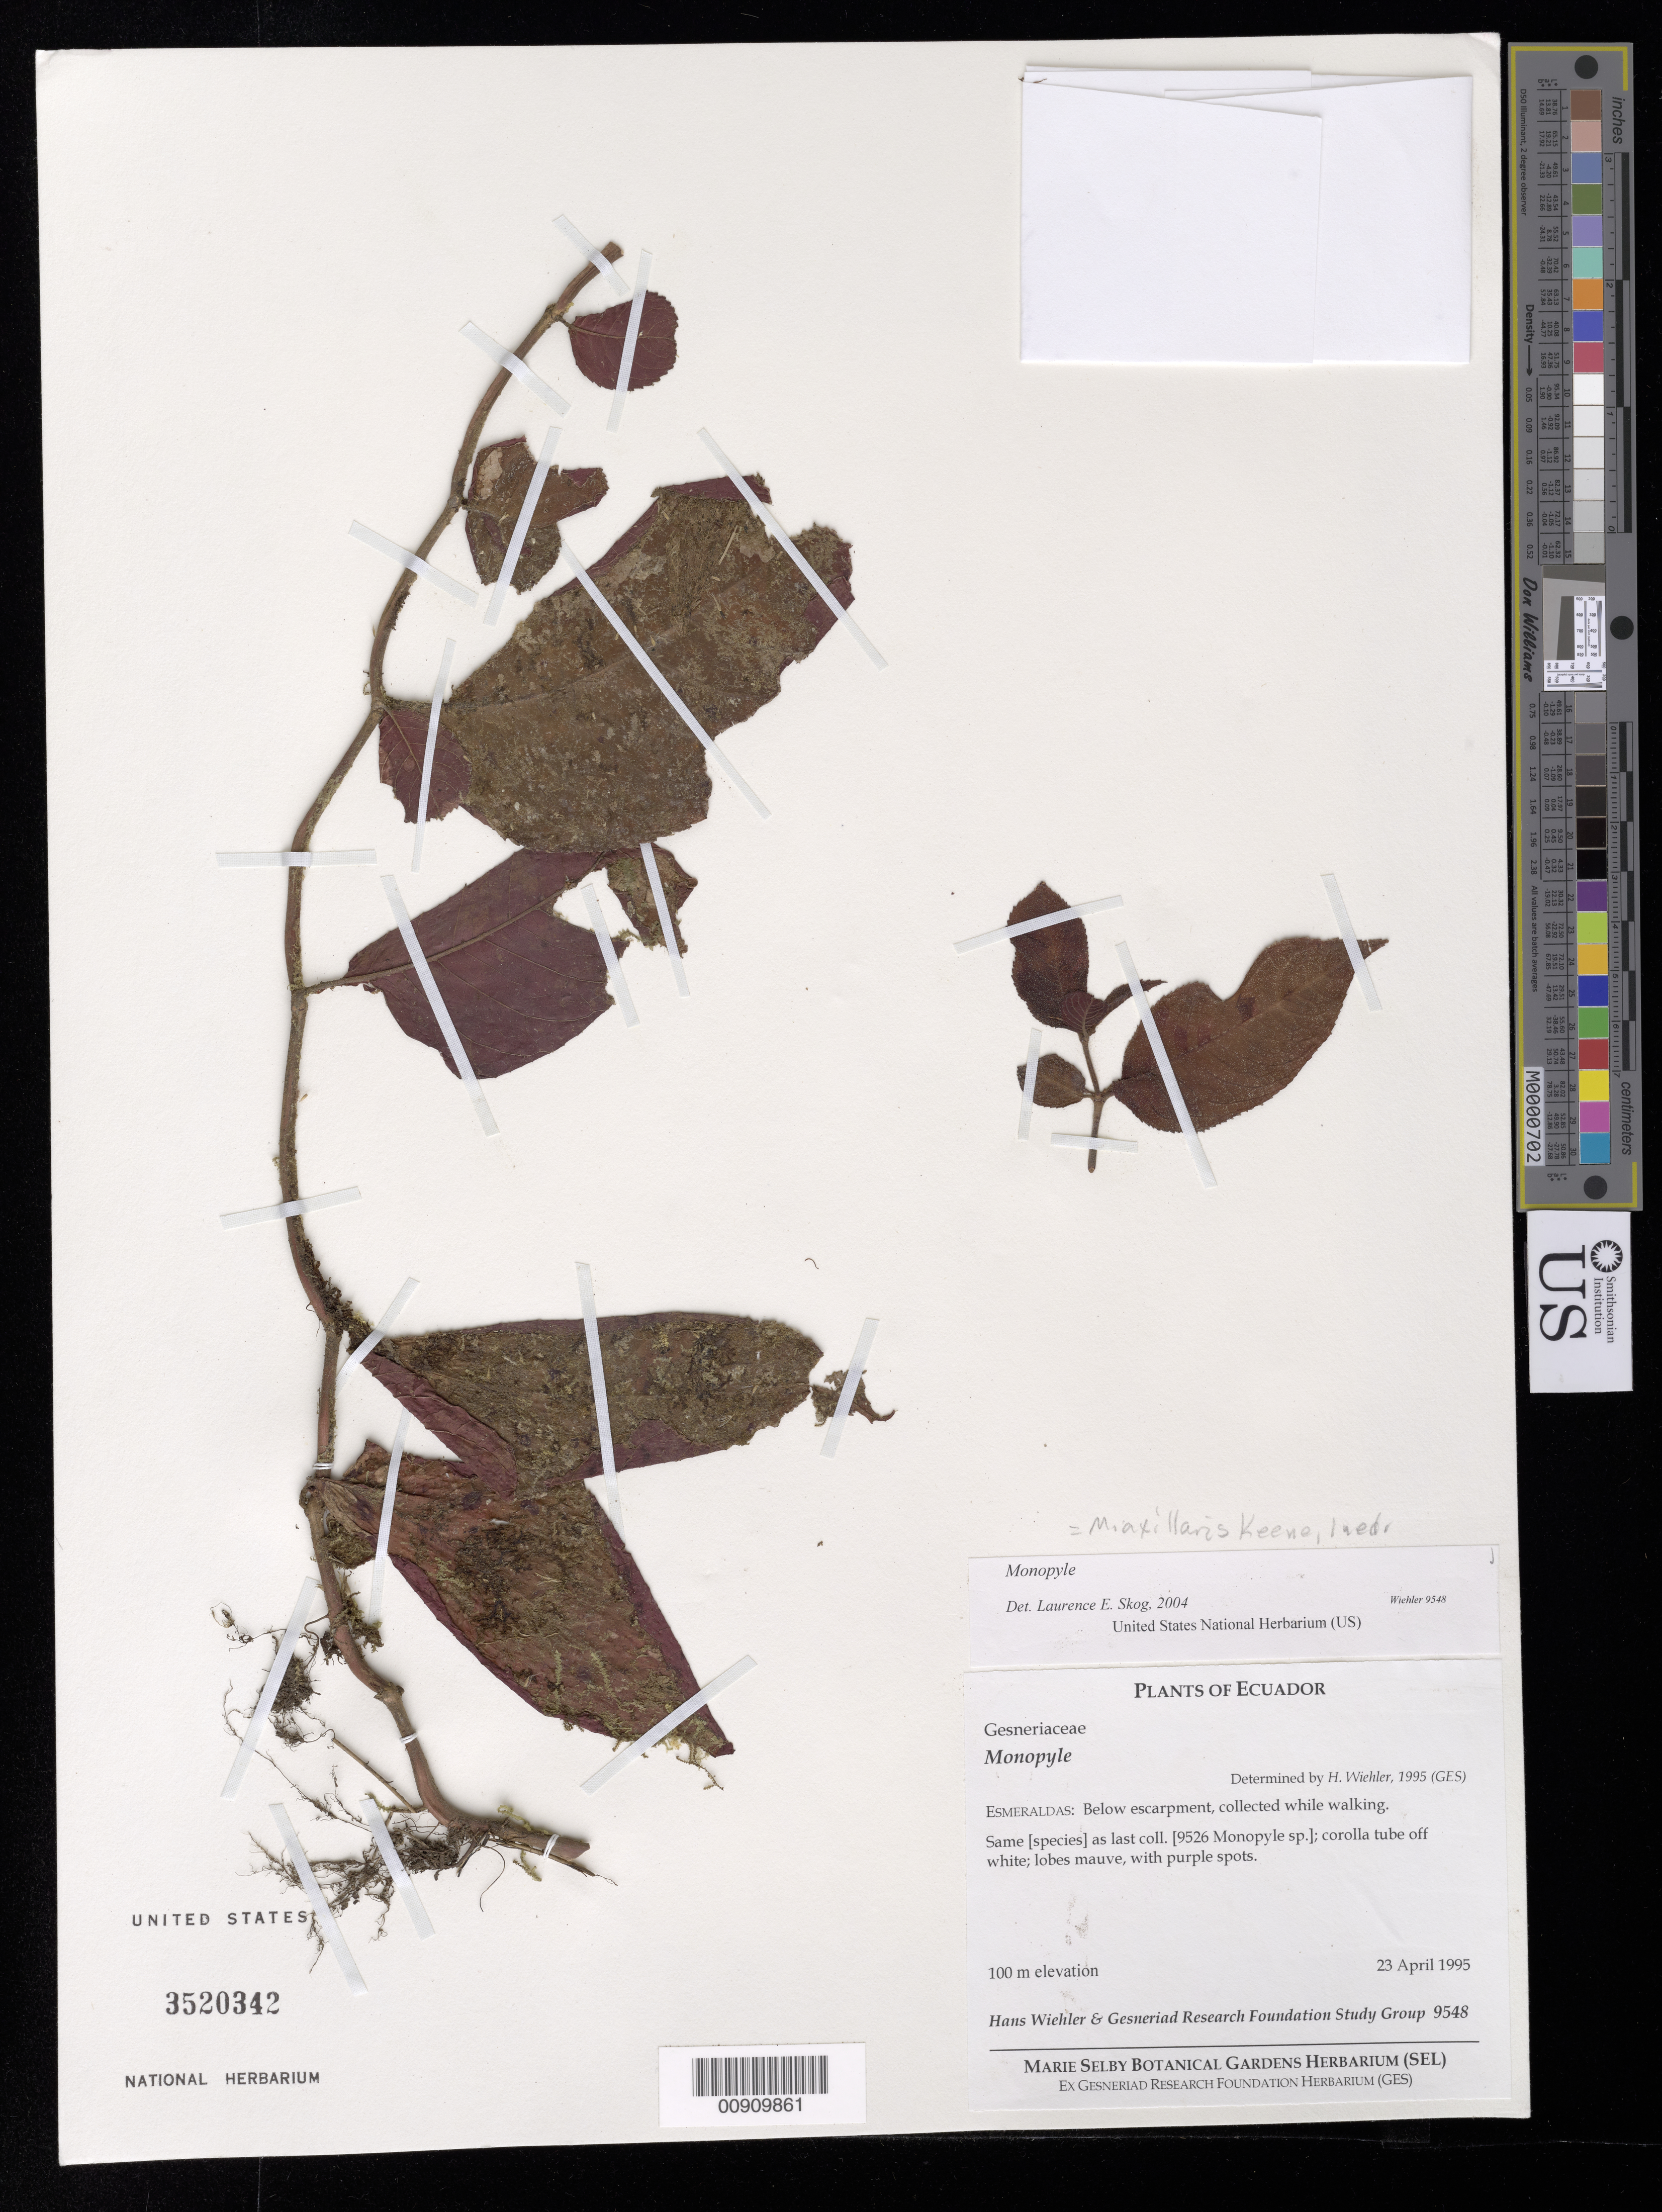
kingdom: Plantae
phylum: Tracheophyta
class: Magnoliopsida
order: Lamiales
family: Gesneriaceae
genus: Monopyle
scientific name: Monopyle sp.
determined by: Skog, Laurence E.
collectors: H. J. Wiehler & GRF Study Group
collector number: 9548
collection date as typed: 23 Apr 1995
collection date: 1995-04-23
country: Ecuador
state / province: Esmeraldas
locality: Esmeraldas: below escarpment, collected while walking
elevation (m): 100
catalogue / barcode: US 3520342